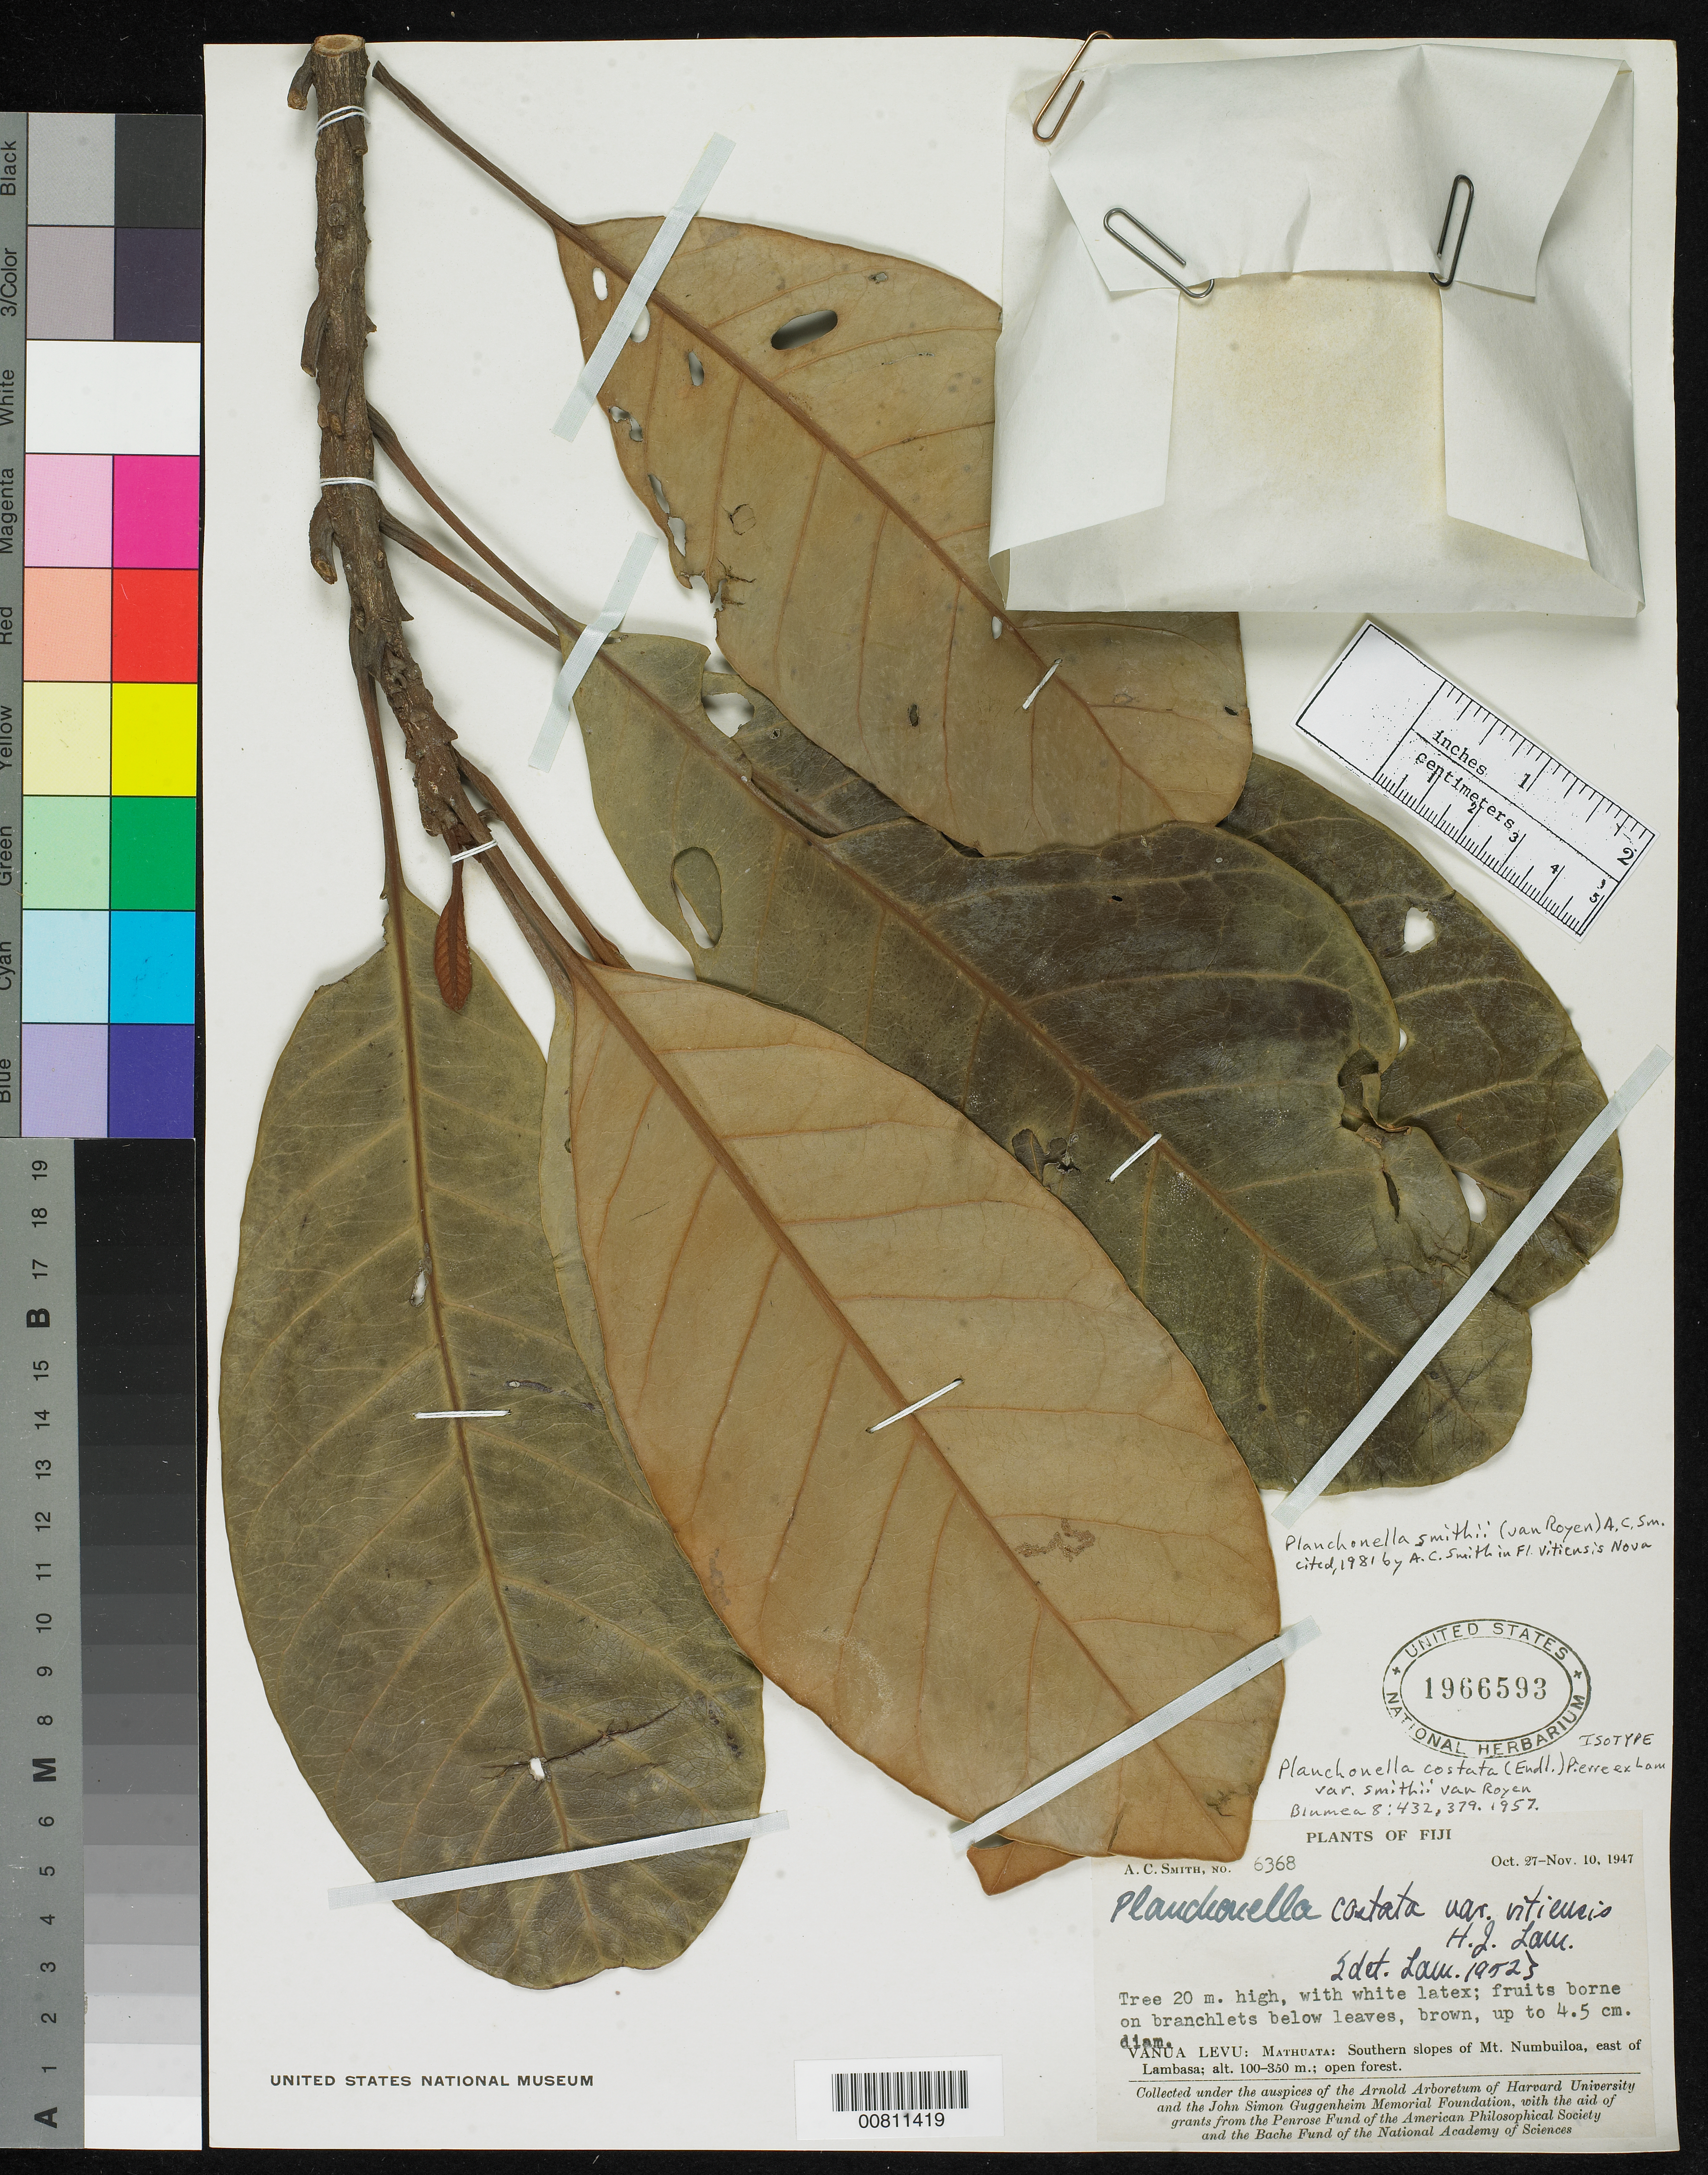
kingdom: Plantae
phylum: Tracheophyta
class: Magnoliopsida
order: Ericales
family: Sapotaceae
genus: Planchonella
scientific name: Planchonella costata var. smithii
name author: P. Royen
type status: Isotype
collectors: A. C. Smith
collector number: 6368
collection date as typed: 27 Oct 1947 to 10 Nov 1947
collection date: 1947-10-27/1947-11-10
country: Fiji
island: Macuata-i-wai [Mathuata-i-wai]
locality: Vanua Levu: Mathuata: southern slopes of Mt. Numbuiloa, east of Lambasa.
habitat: Open forest.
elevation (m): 100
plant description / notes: Cited by A.C. Smith, Fl. Vitiensis Nova (1981).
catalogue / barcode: US 1966593